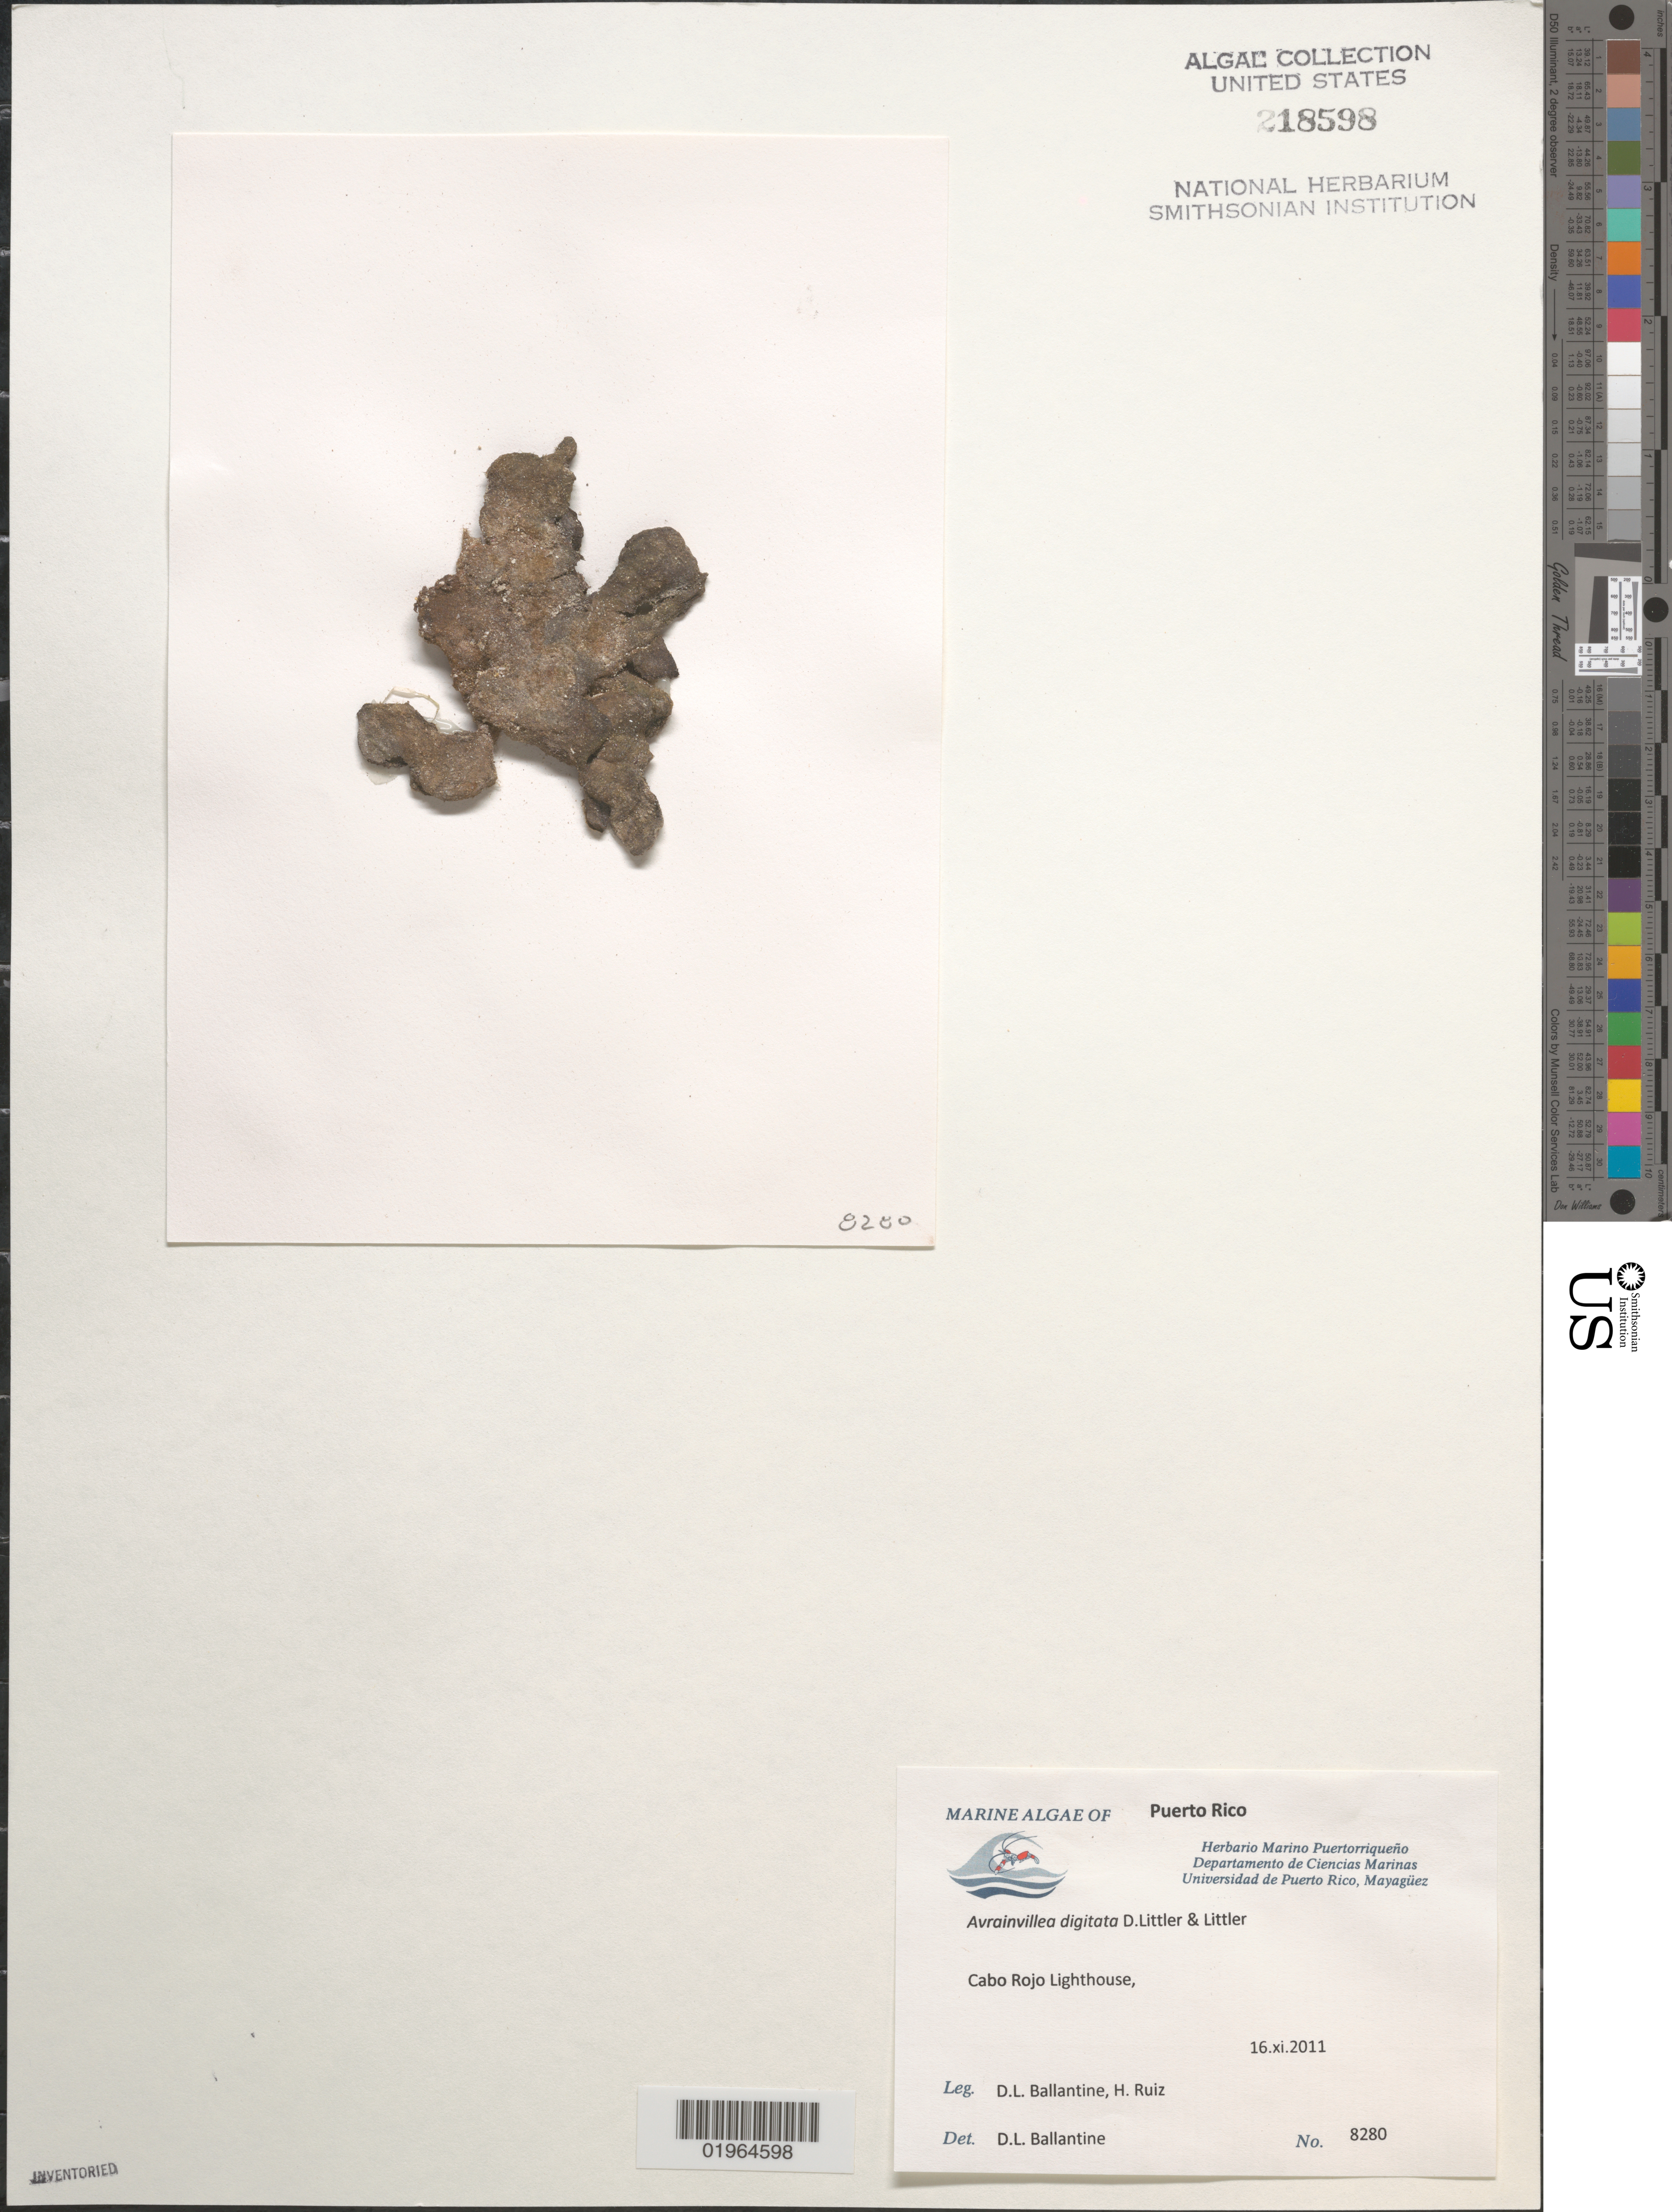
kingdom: Plantae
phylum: Chlorophyta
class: Ulvophyceae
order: Bryopsidales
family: Dichotomosiphonaceae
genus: Avrainvillea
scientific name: Avrainvillea digitata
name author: D.S. Littler & Littler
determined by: Ballantine, D. L.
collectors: D.L. Ballantine & H. Ruiz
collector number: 8280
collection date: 2011-11-16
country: Puerto Rico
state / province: Cabo Rojo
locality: Cabo Rojo Lighthouse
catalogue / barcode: US 218598